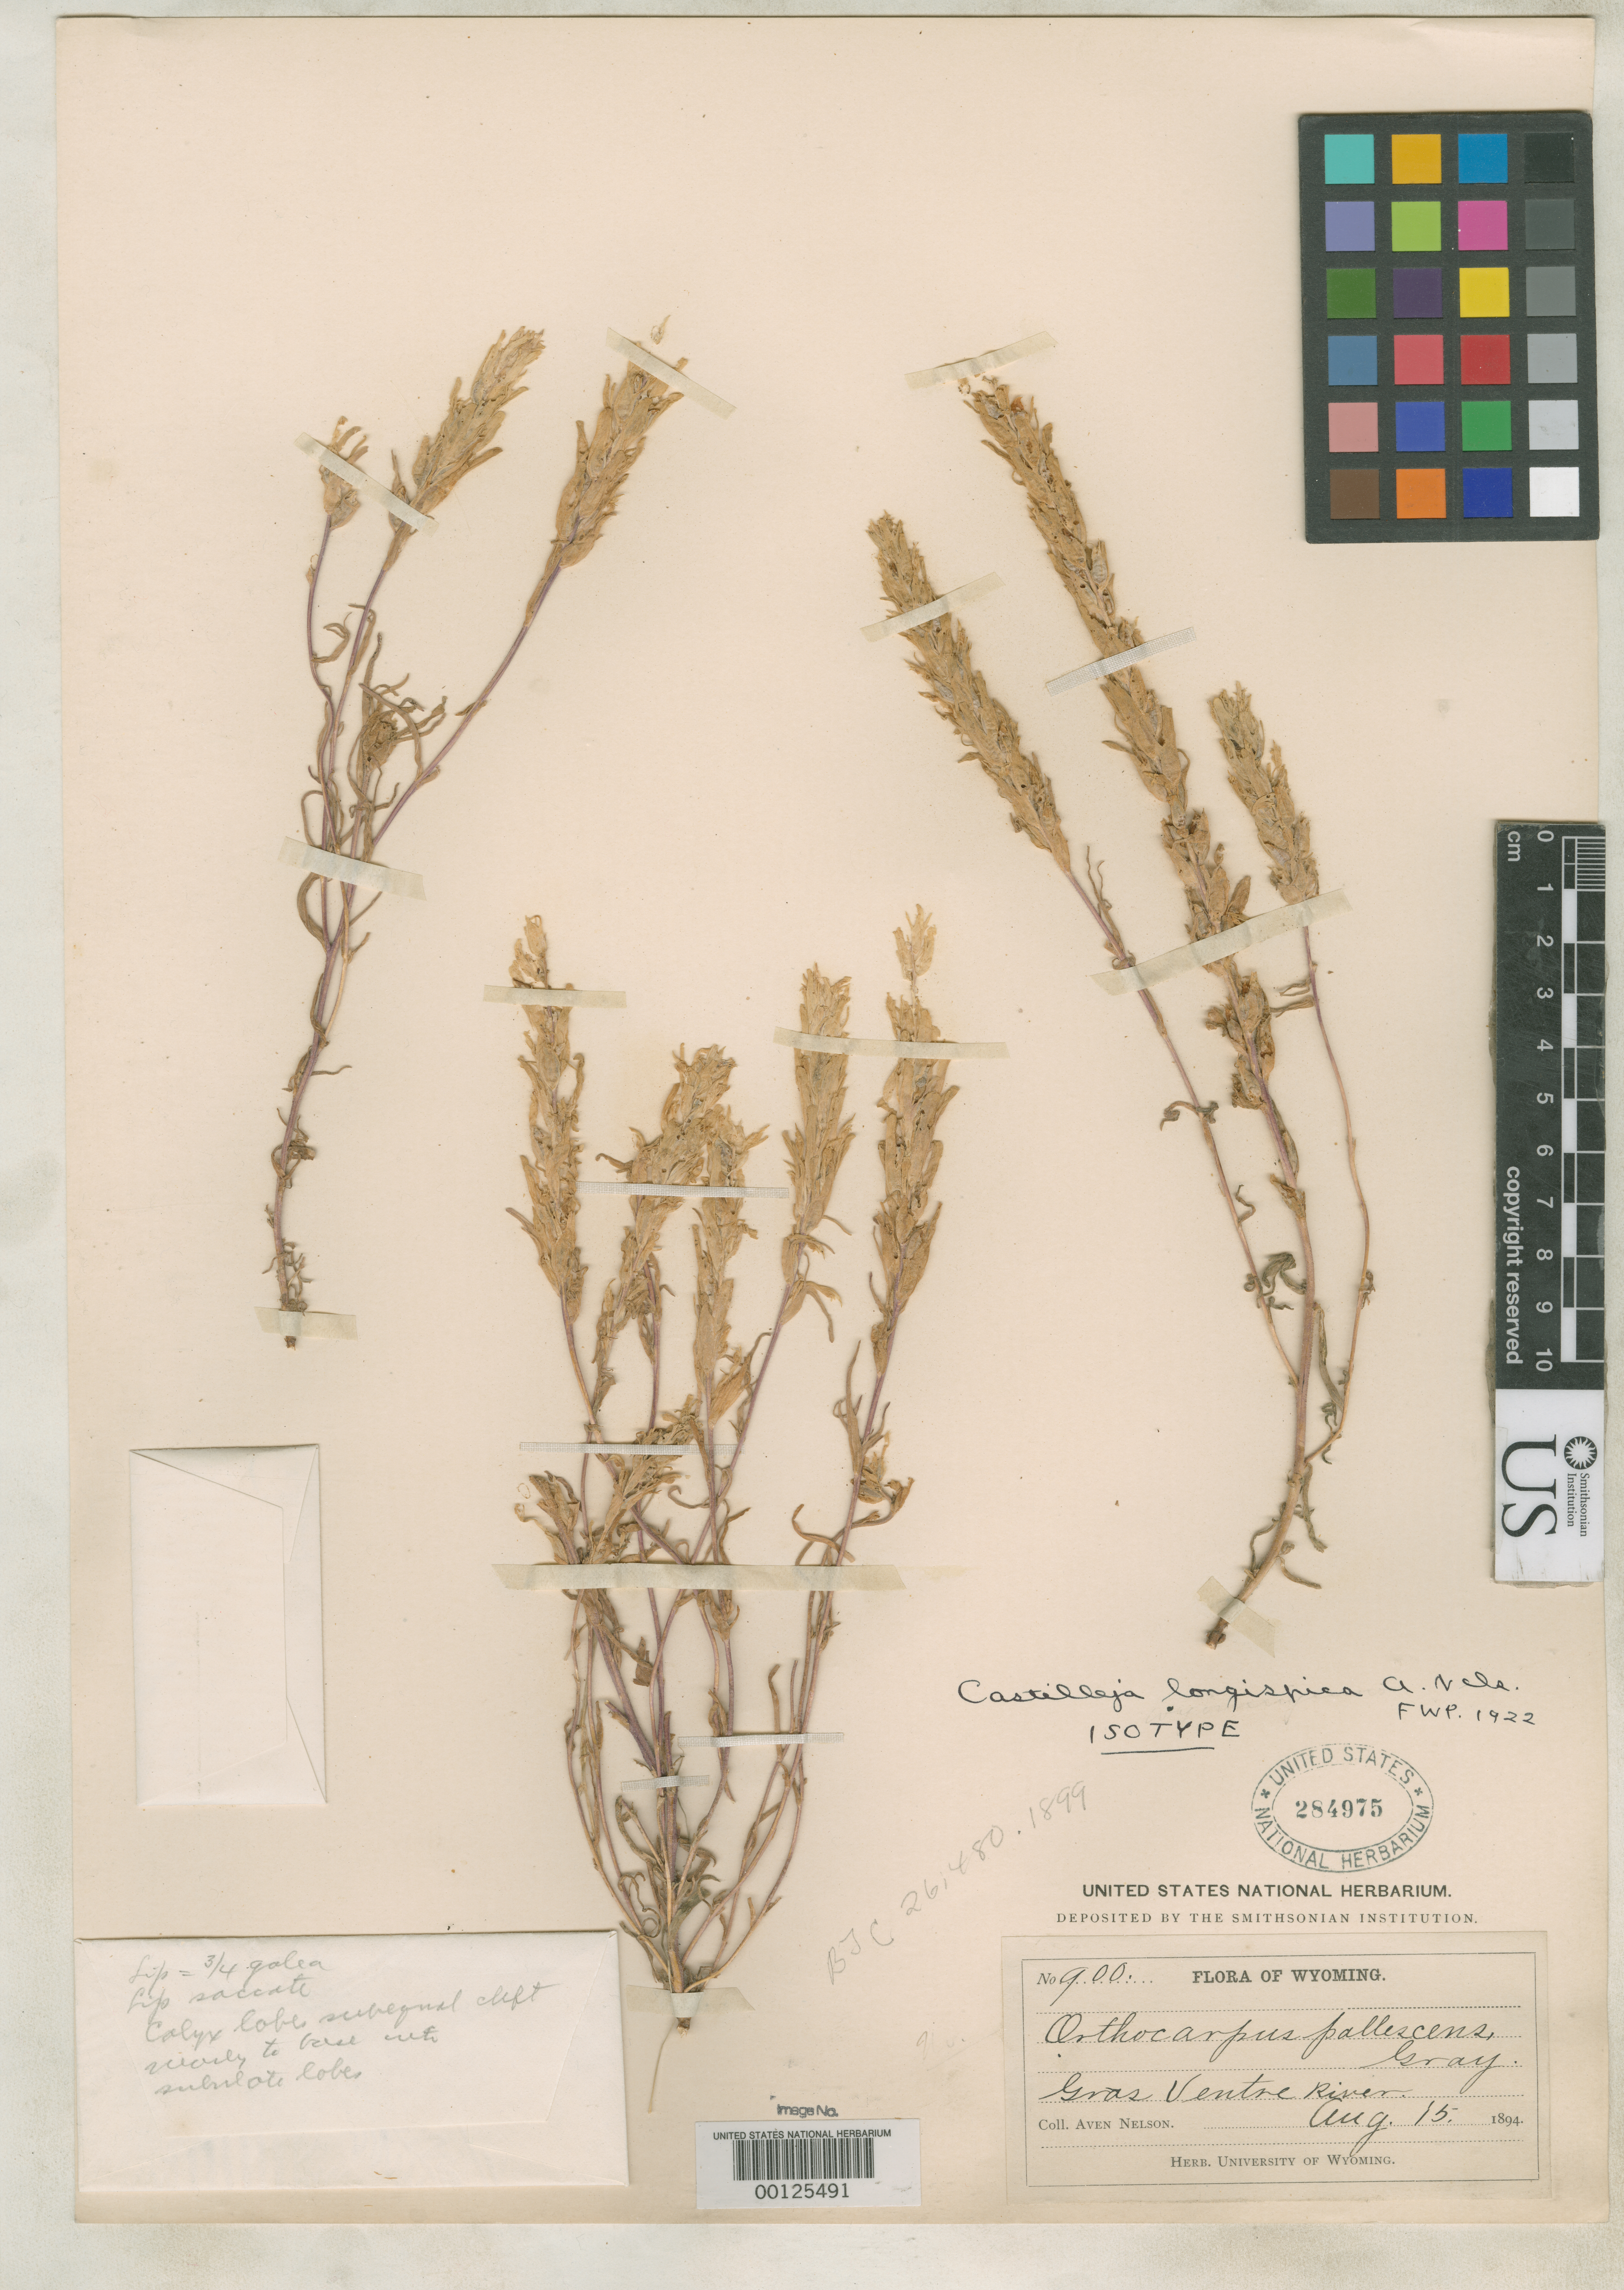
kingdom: Plantae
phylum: Tracheophyta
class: Magnoliopsida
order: Lamiales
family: Orobanchaceae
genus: Castilleja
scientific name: Castilleja longispica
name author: A. Nelson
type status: Isotype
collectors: A. Nelson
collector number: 900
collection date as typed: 15 Aug 1894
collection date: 1894-08-15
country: United States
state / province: Wyoming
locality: Gros Ventre River.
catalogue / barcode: US 284975